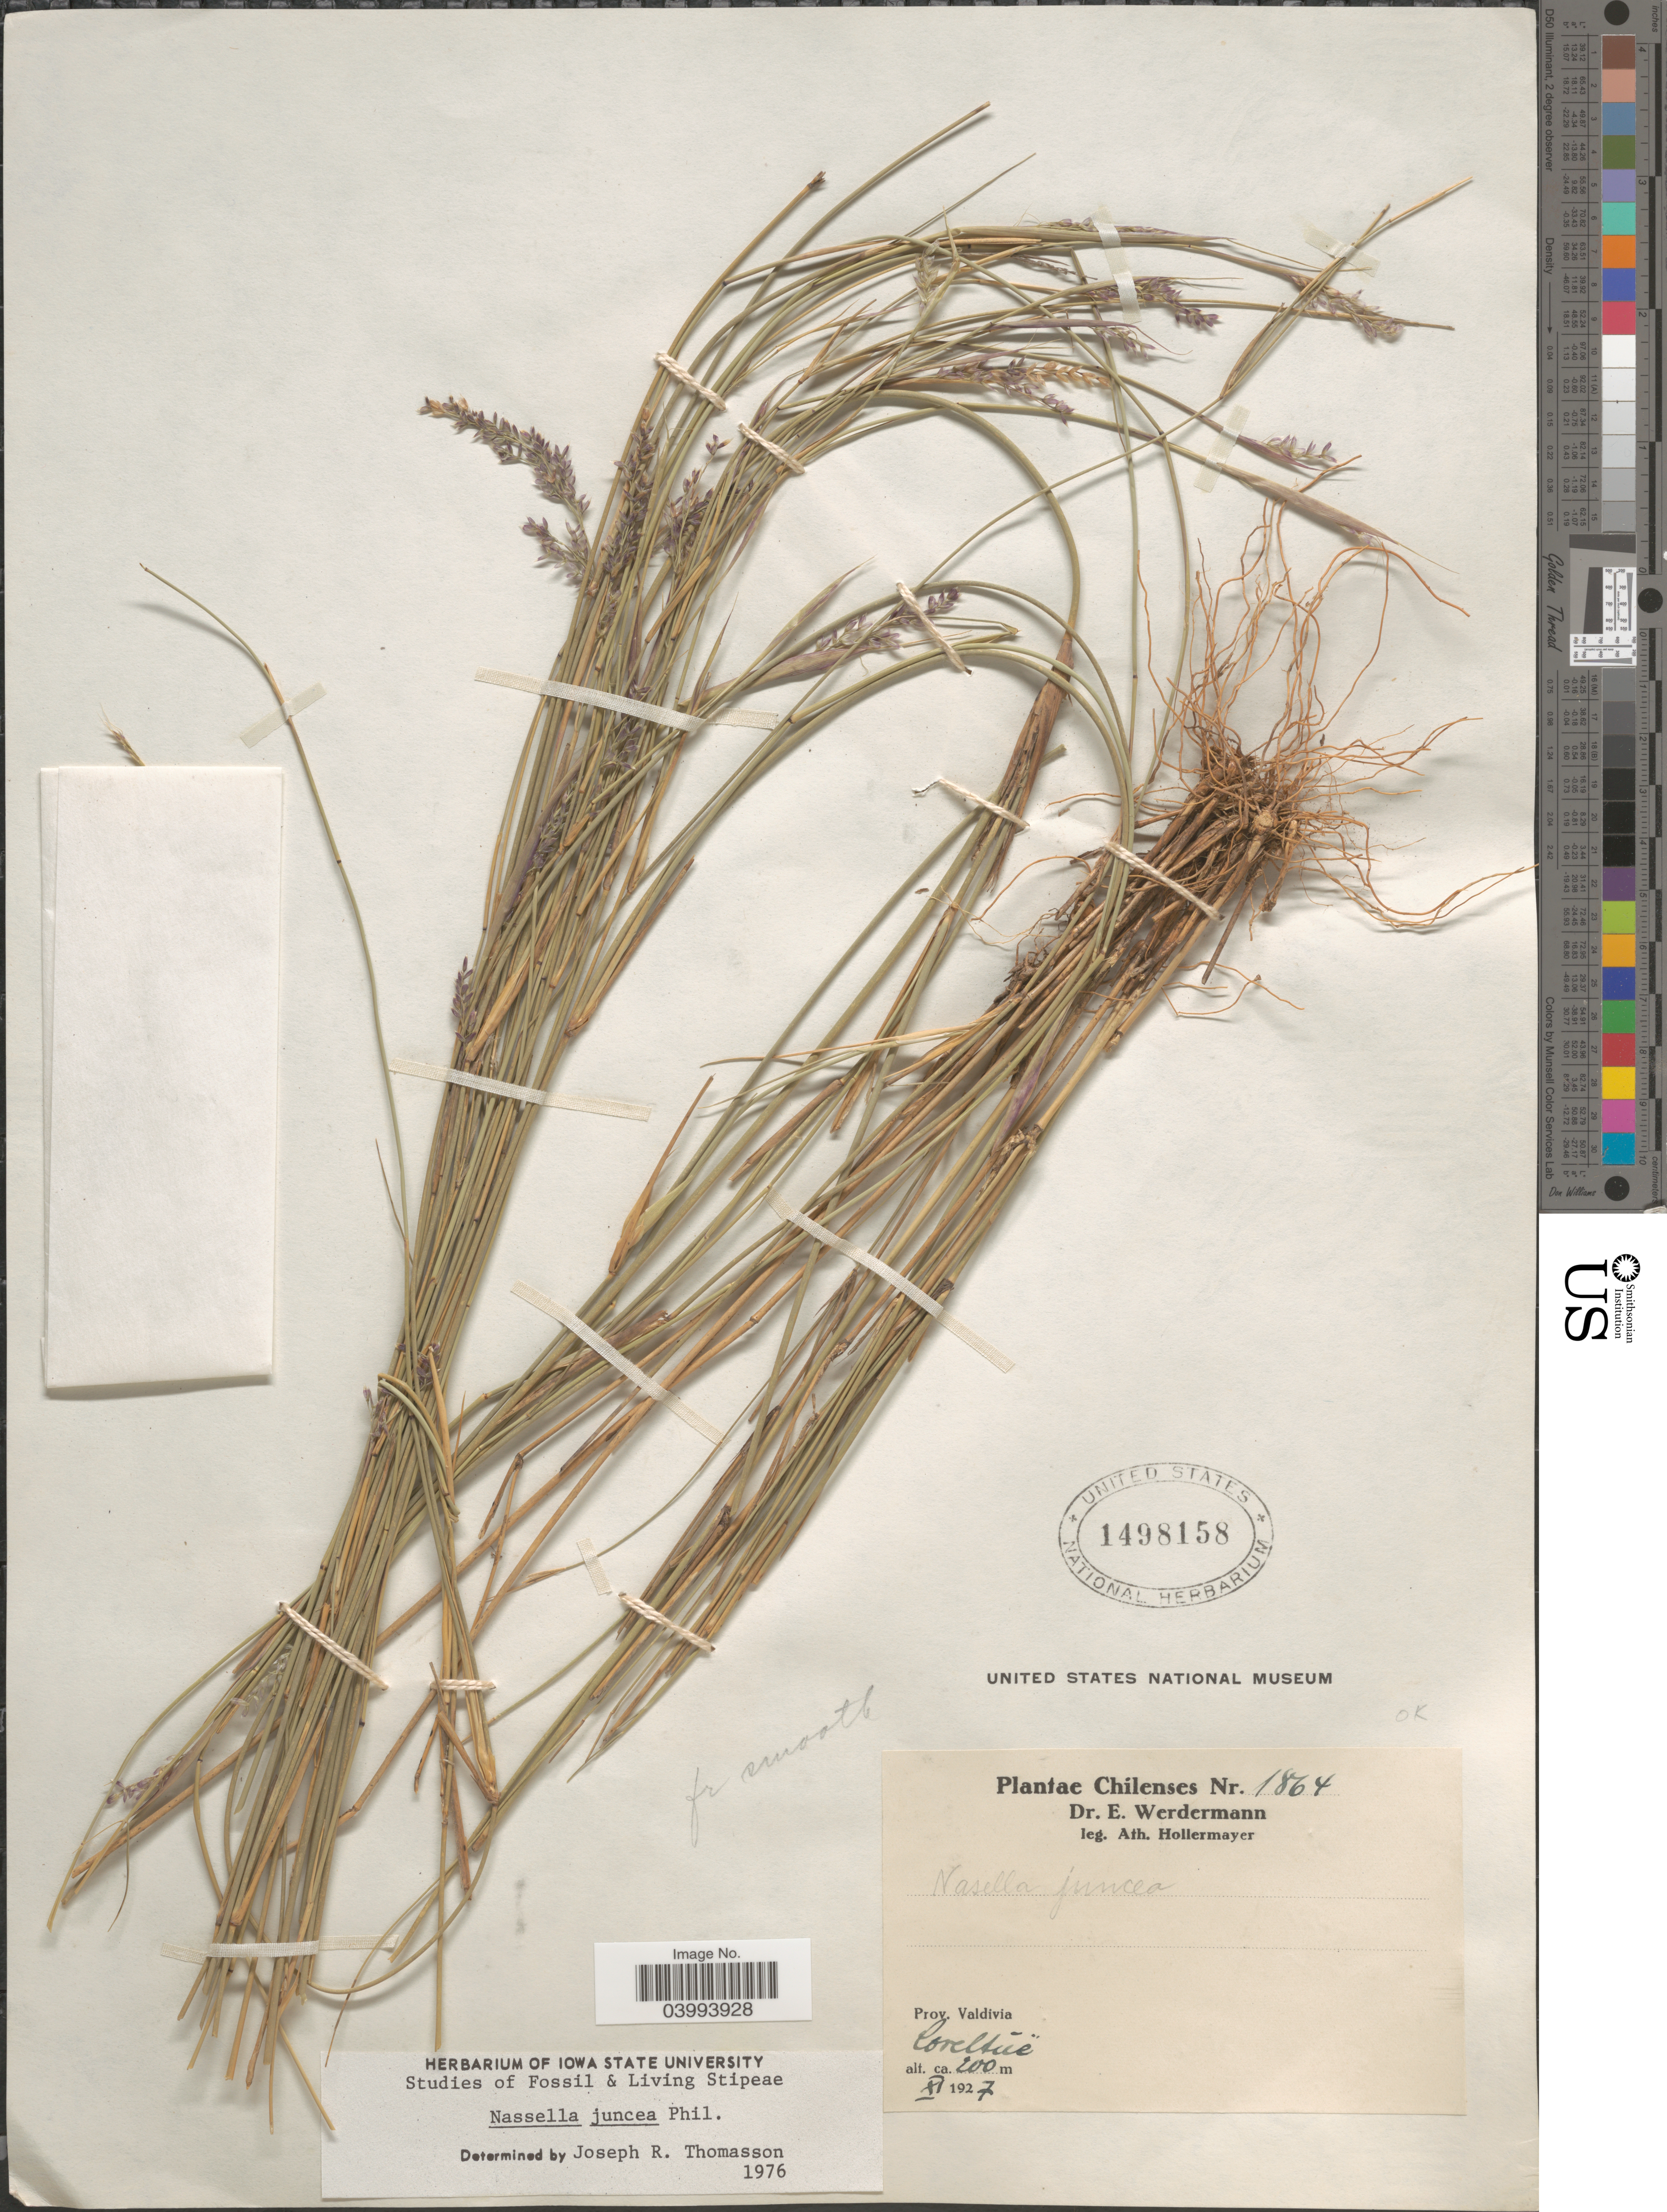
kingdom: Plantae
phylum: Tracheophyta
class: Liliopsida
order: Poales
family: Poaceae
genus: Nassella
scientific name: Nassella juncea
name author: Phil.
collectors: A. Hollermayer & E. Werdermann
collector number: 1864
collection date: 1927-11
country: Chile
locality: Prov. Valdivia. Coreltuë.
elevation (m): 200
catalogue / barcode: US 1498158